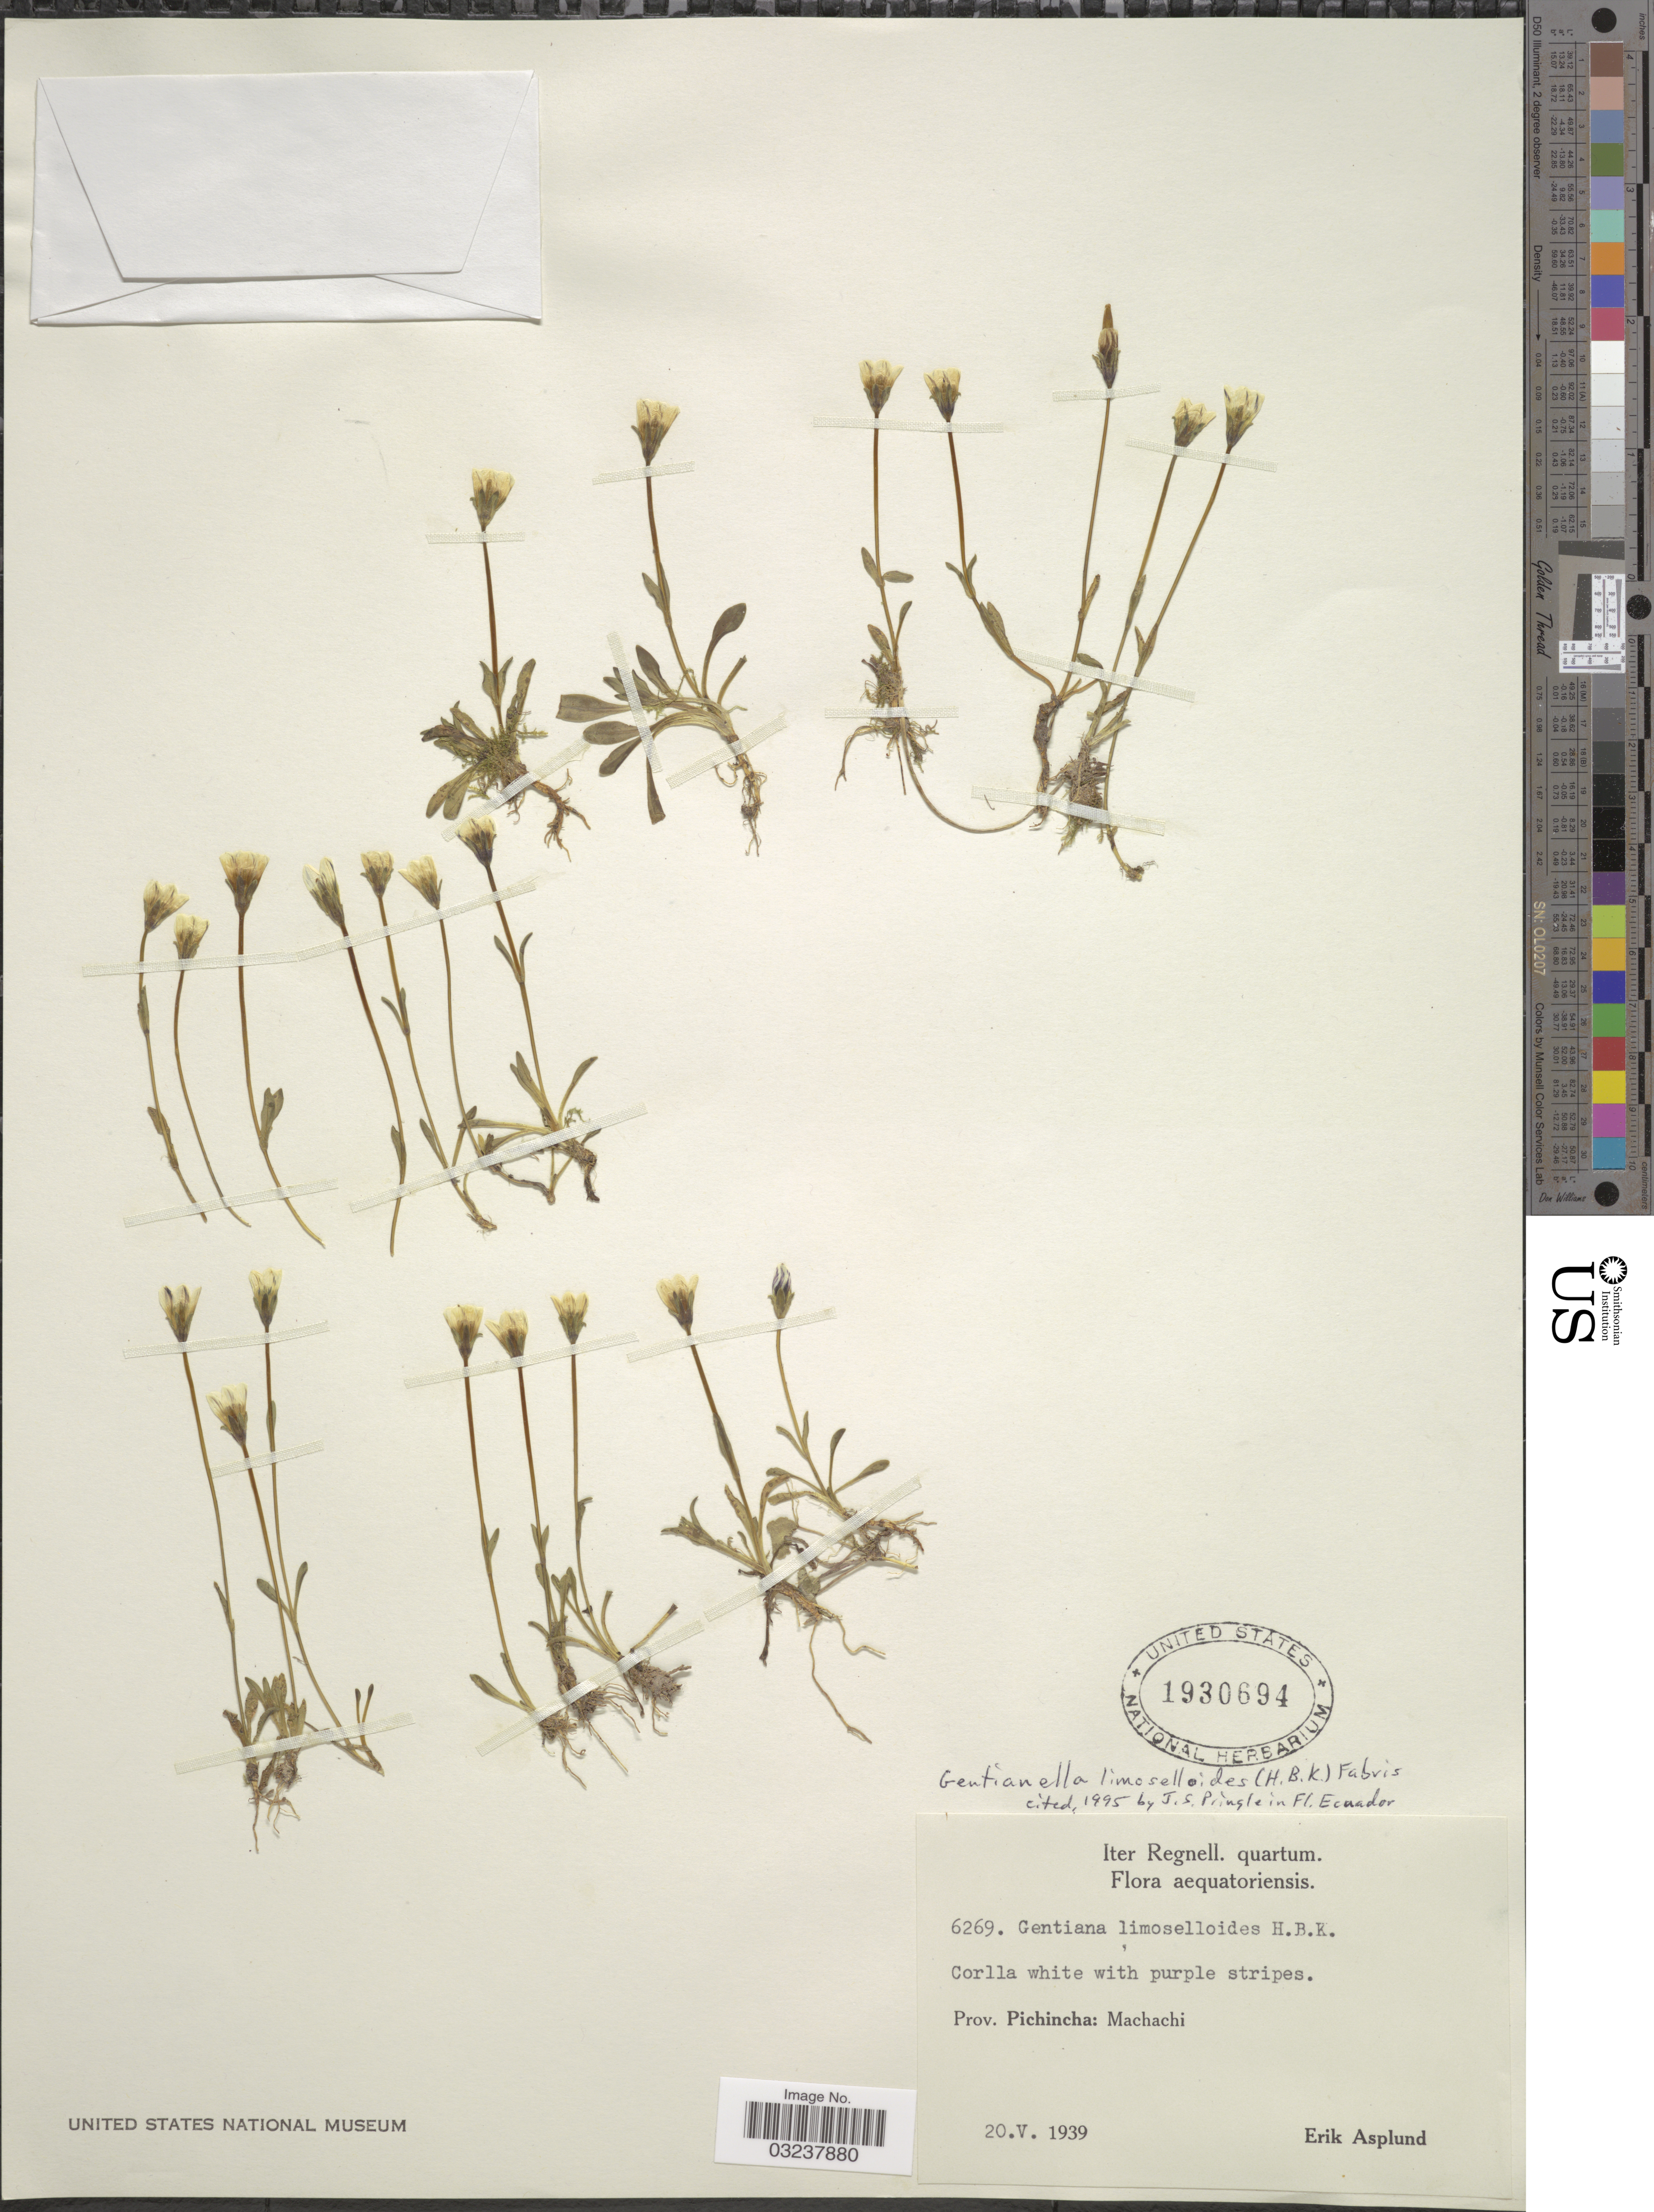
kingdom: Plantae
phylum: Tracheophyta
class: Magnoliopsida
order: Gentianales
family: Gentianaceae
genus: Gentianella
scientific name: Gentianella limoselloides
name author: (Kunth) Fabris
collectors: E. Asplund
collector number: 6269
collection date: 1939-05-20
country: Ecuador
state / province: Pichincha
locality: Machachi.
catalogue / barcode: US 1930694